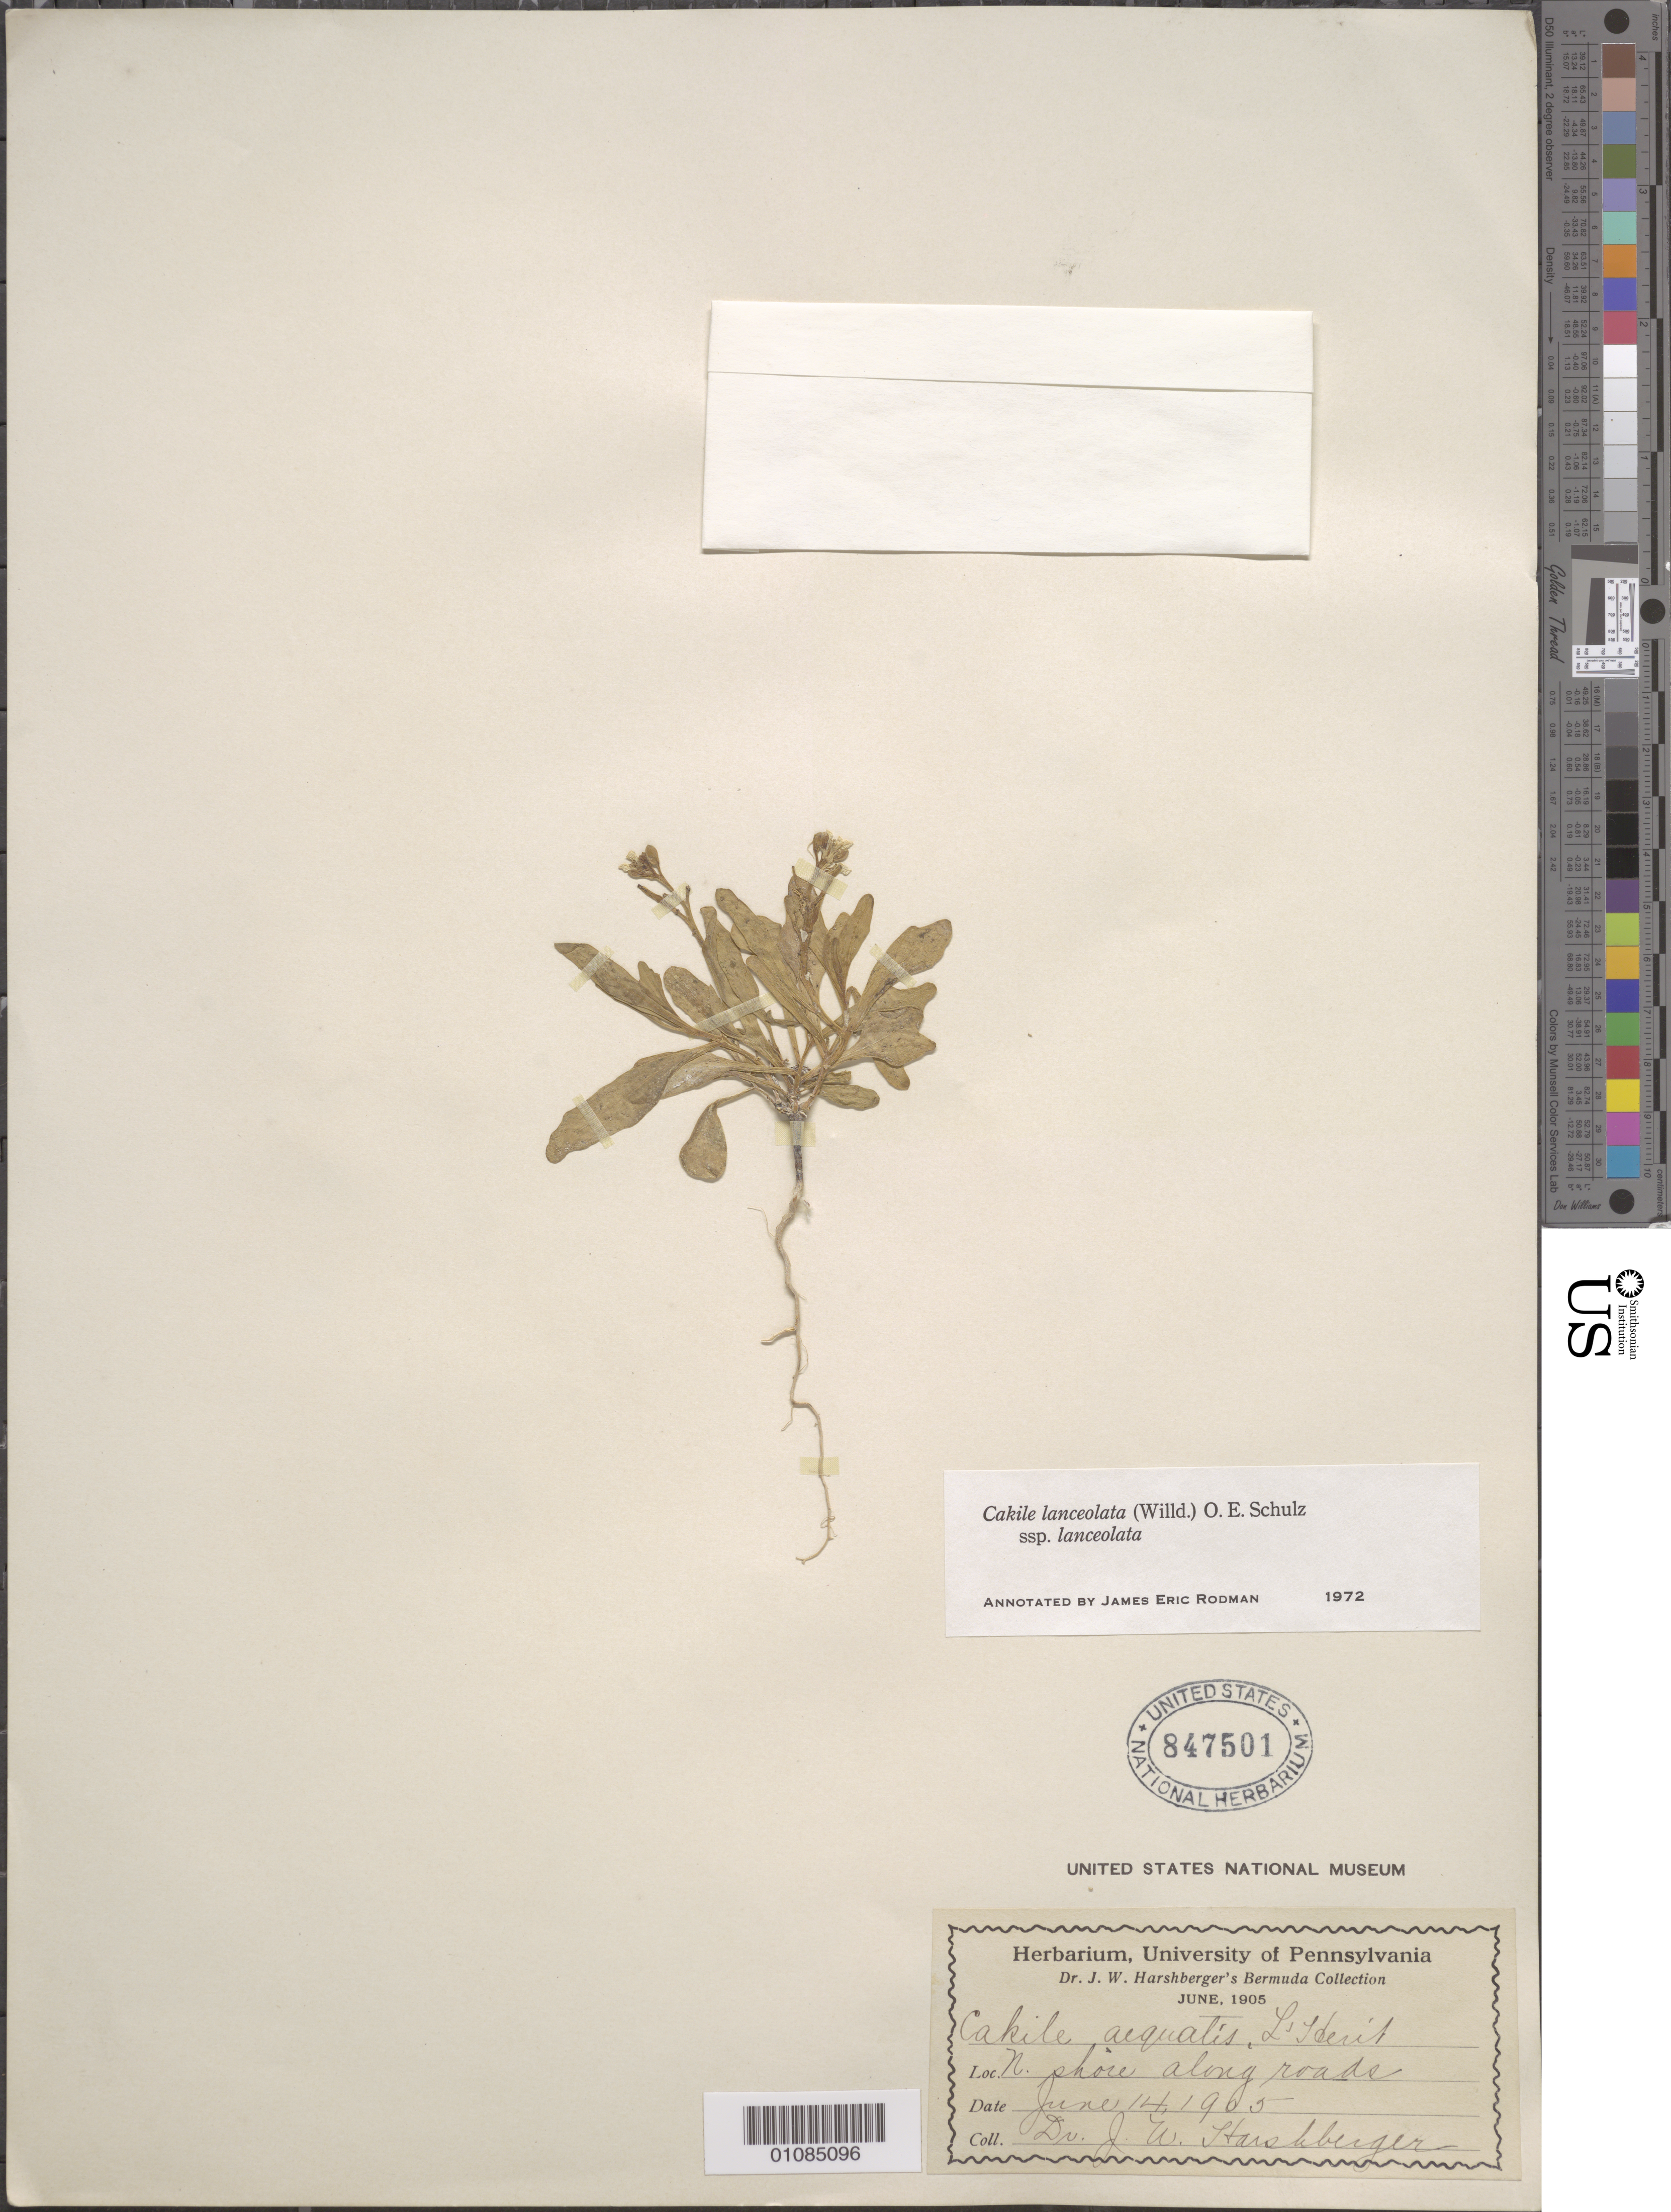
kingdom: Plantae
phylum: Tracheophyta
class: Magnoliopsida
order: Brassicales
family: Brassicaceae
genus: Cakile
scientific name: Cakile lanceolata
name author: (Willd.) O.E. Schulz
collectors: J. W. Harshberger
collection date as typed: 14 Jun 1905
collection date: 1905-06-14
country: Bermuda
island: Bermuda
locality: N shore along roads.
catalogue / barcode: US 847501